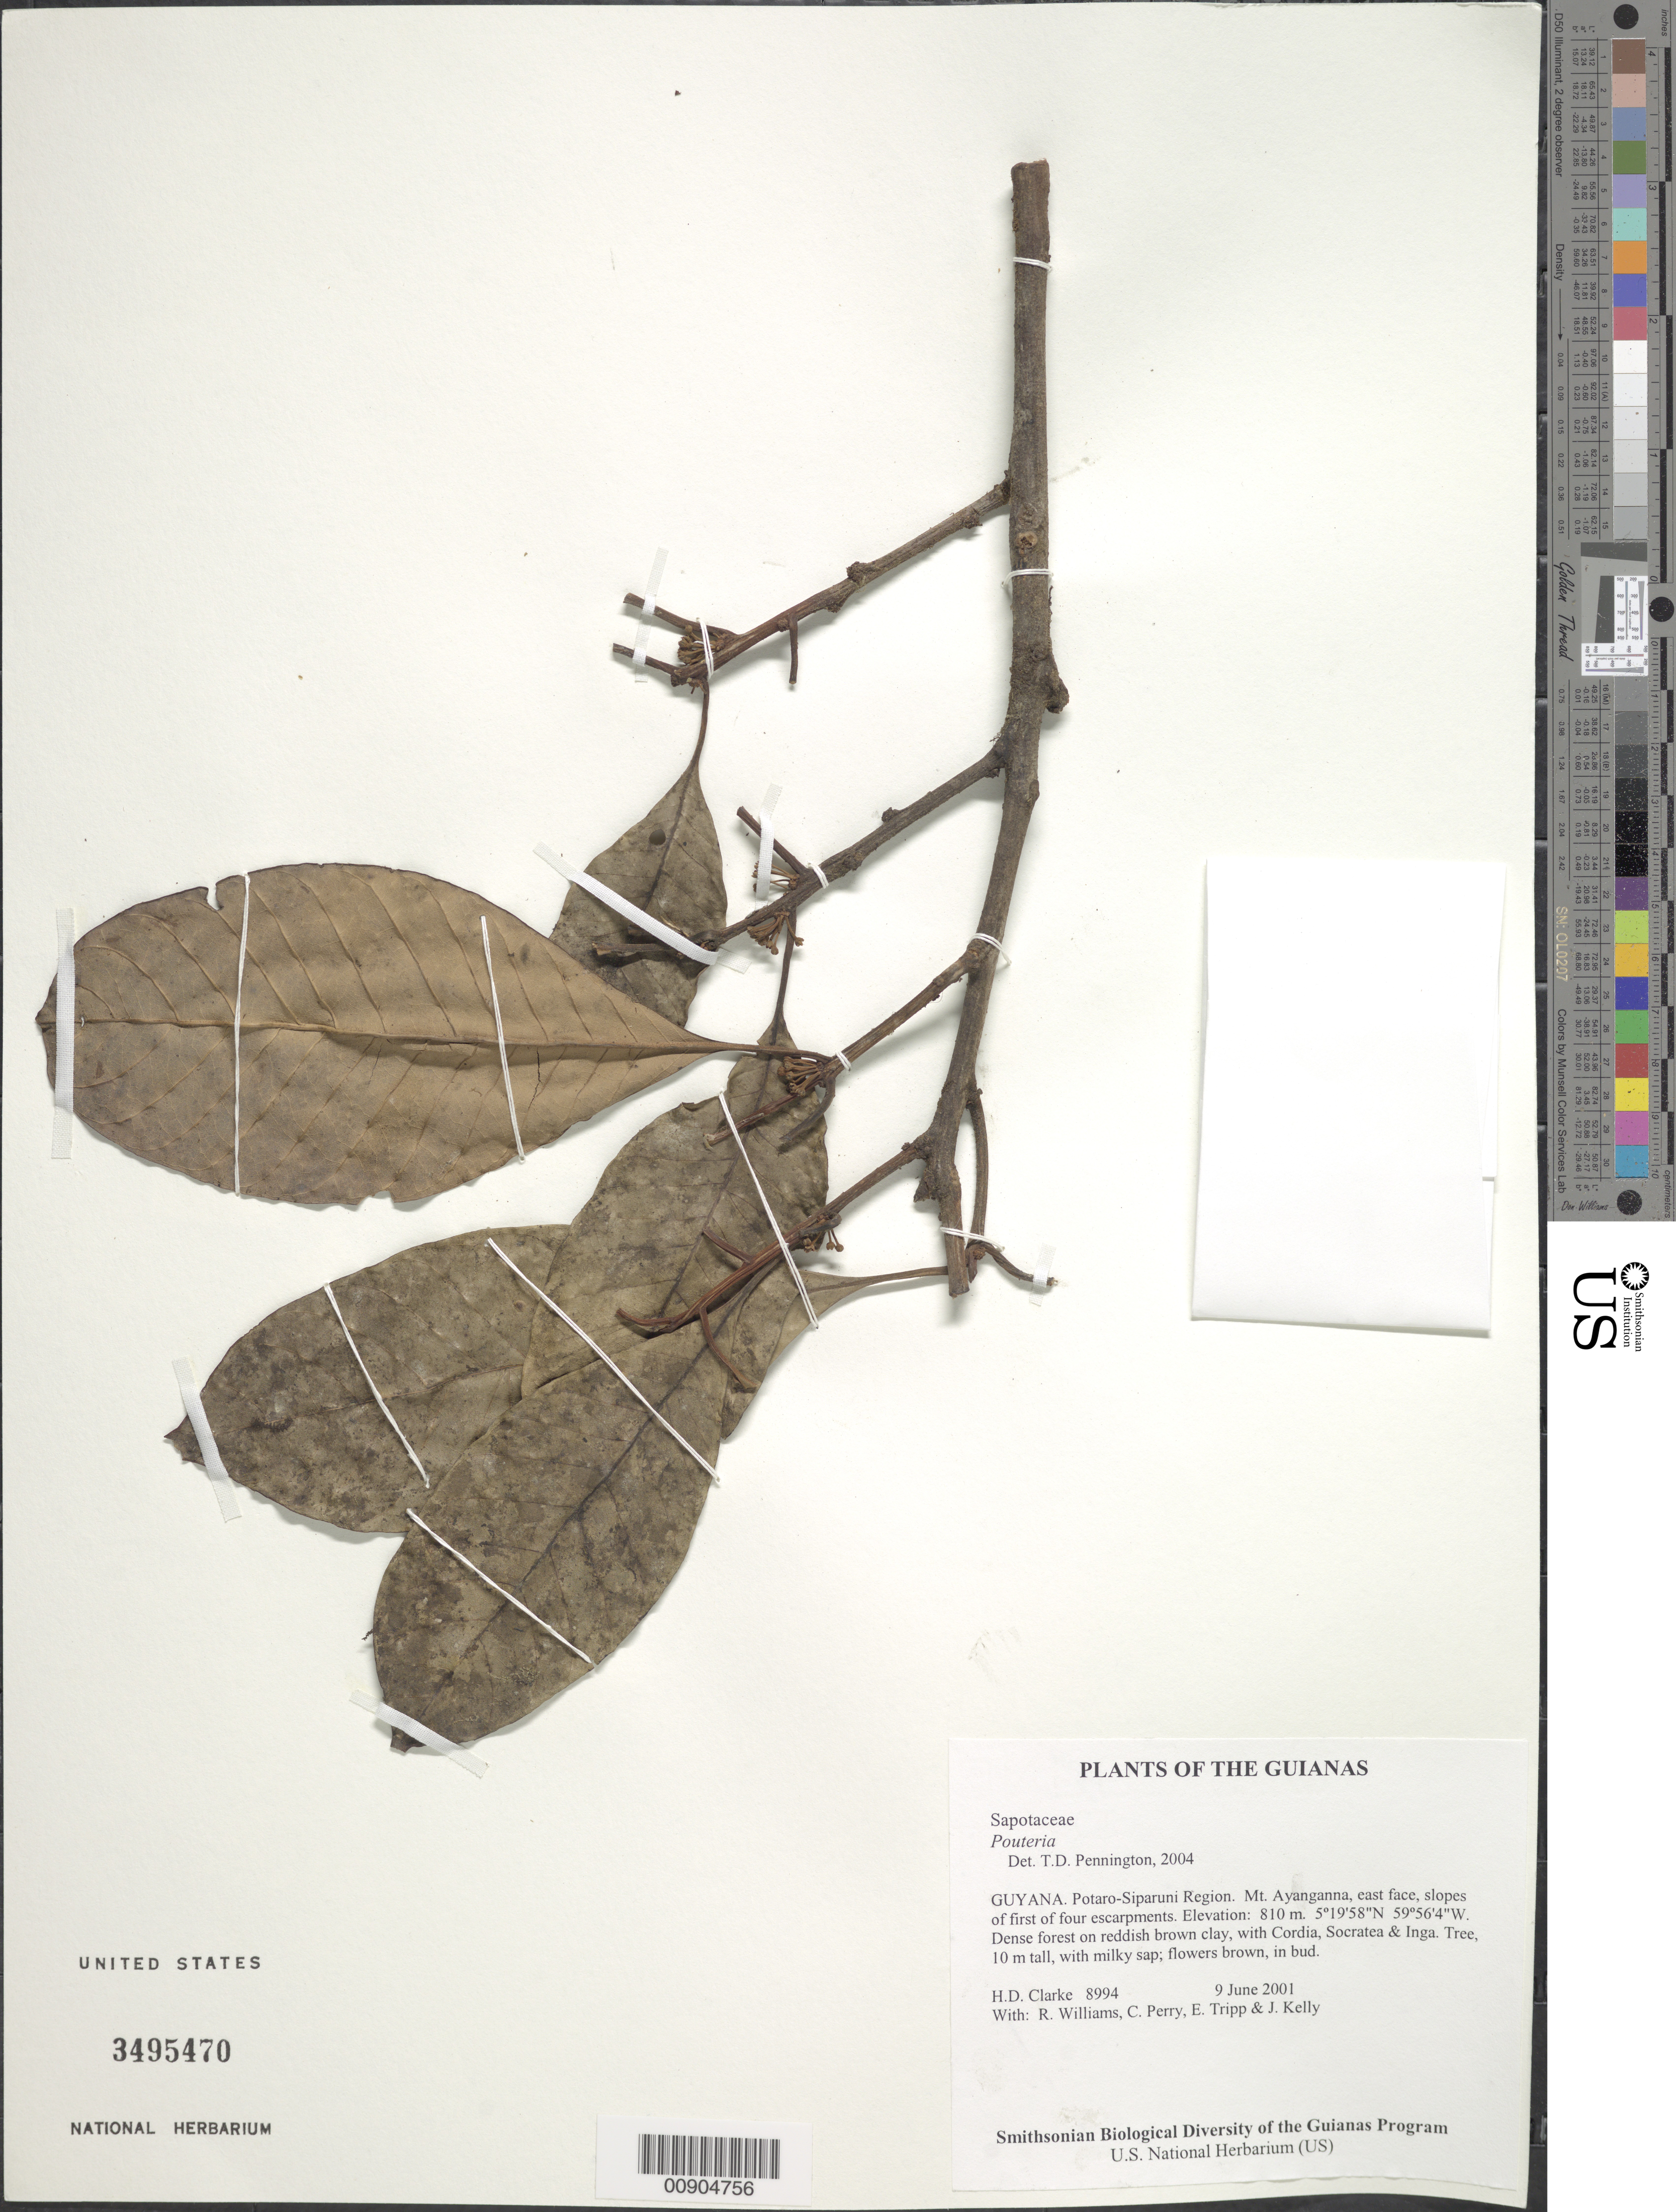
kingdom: Plantae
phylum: Tracheophyta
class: Magnoliopsida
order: Ericales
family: Sapotaceae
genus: Pouteria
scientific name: Pouteria sp.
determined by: Pennington, T. D., (K)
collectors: H. D. Clarke, R. Williams, C. Perry, E. Tripp & J. Kelly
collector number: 8994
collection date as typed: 9 June 2001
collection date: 2001-06-09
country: Guyana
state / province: Potaro-Siparuni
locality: Mt. Ayanganna, east face, slopes of first of four escarpments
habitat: Dense forest on reddish brown clay, with Cordia, Socratea & Inga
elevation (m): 810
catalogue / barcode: US 3495470